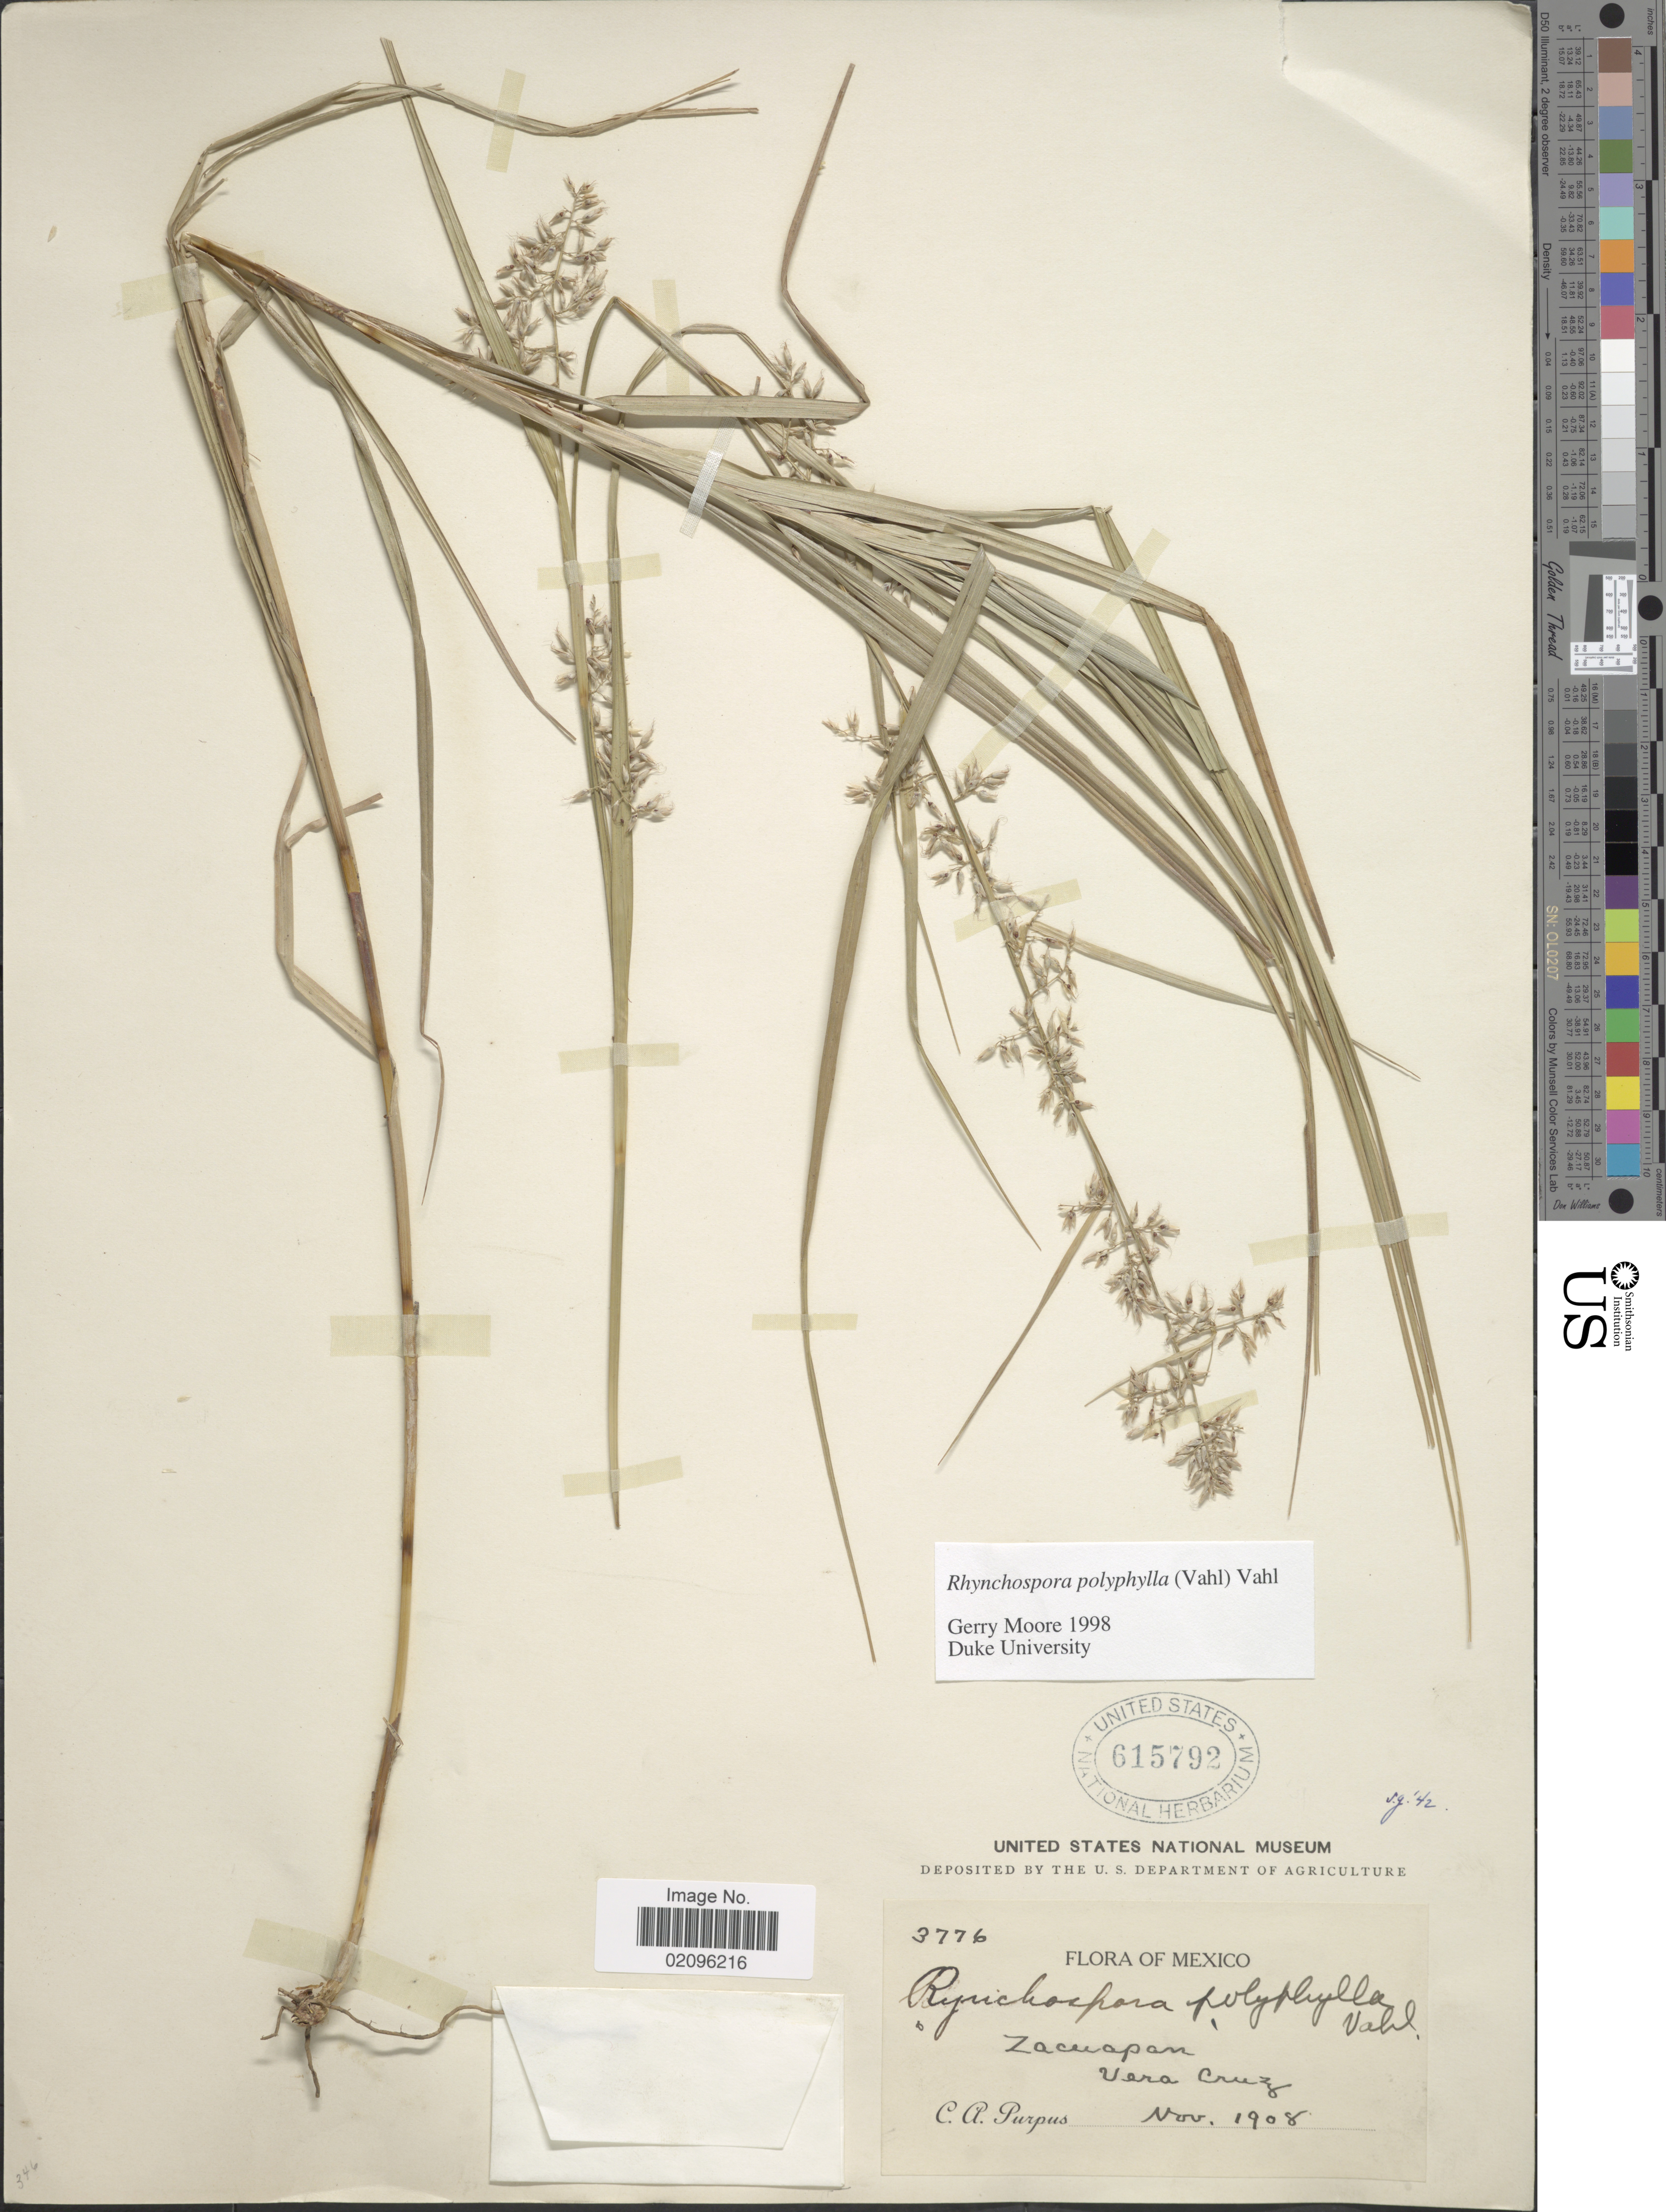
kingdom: Plantae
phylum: Tracheophyta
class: Liliopsida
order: Poales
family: Cyperaceae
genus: Rhynchospora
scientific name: Rhynchospora polyphylla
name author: (Vahl) Vahl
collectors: C. A. Purpus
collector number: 3776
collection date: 1908-11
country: Mexico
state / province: Veracruz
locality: Zacuapan, Vera Cruz.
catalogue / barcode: US 615792